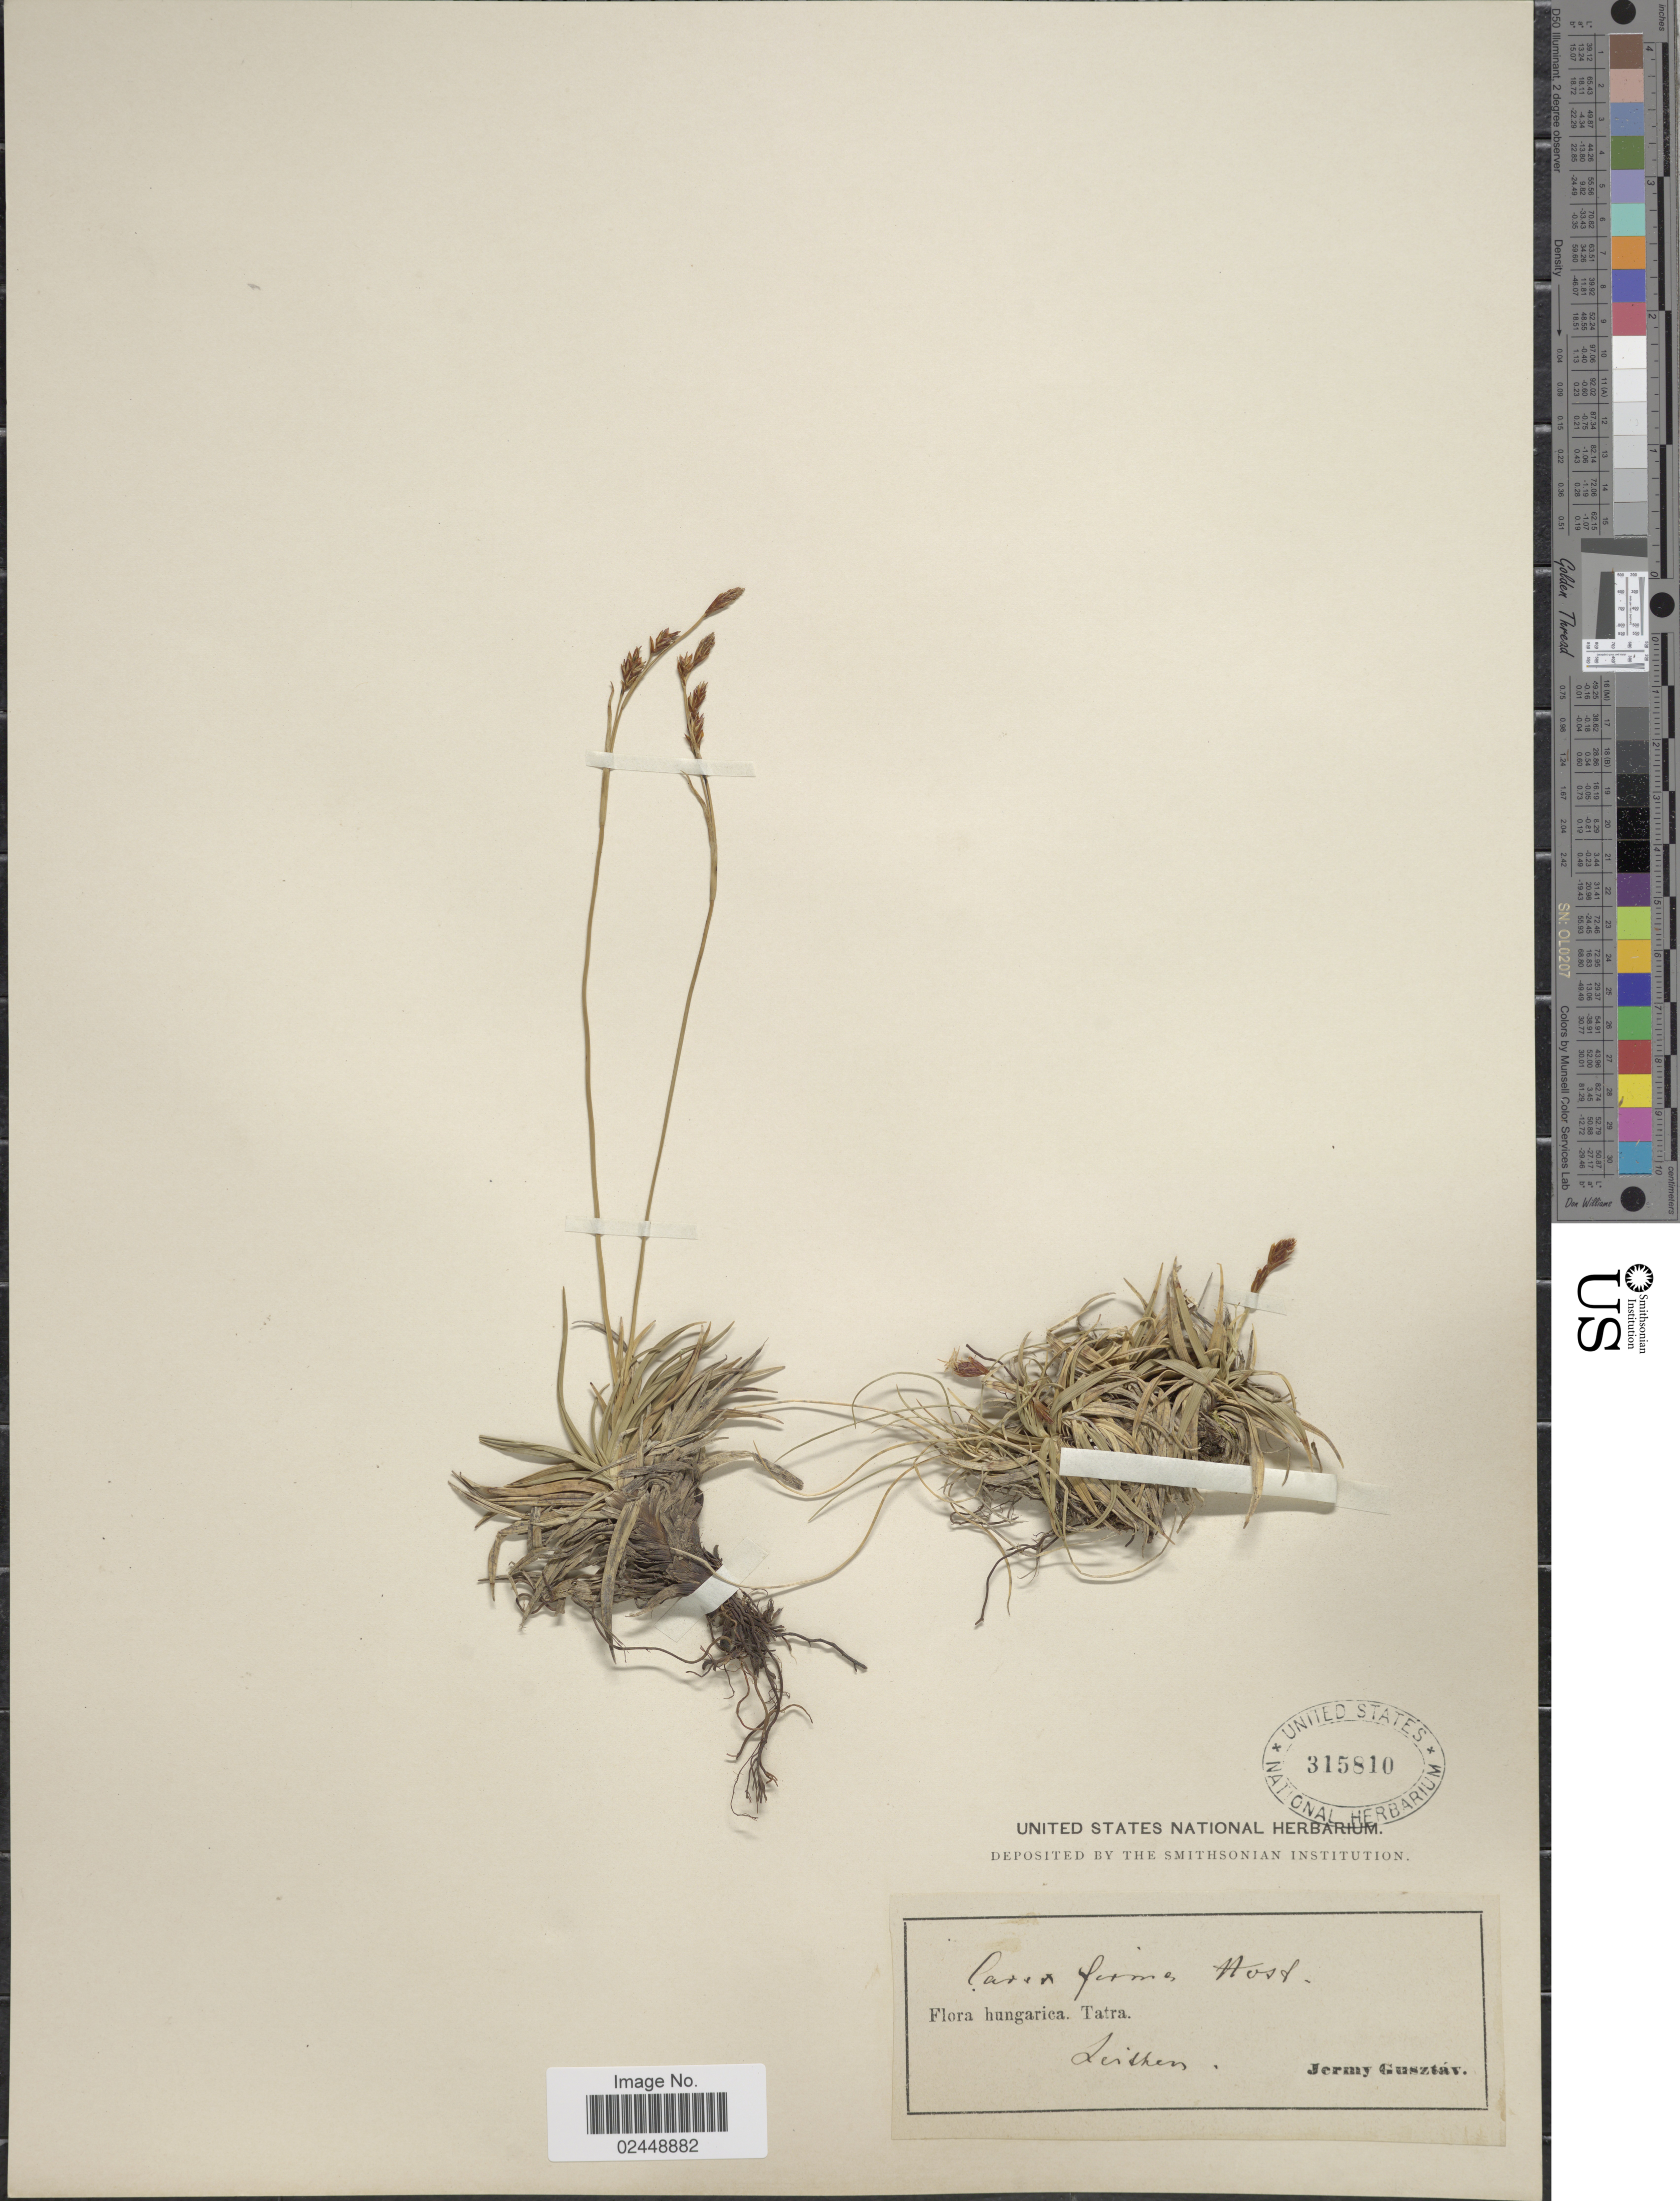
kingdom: Plantae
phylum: Tracheophyta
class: Liliopsida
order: Poales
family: Cyperaceae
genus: Carex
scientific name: Carex firma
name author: Host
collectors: J. Gusztav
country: Hungary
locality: Hungarica, Tatra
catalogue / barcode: US 315810